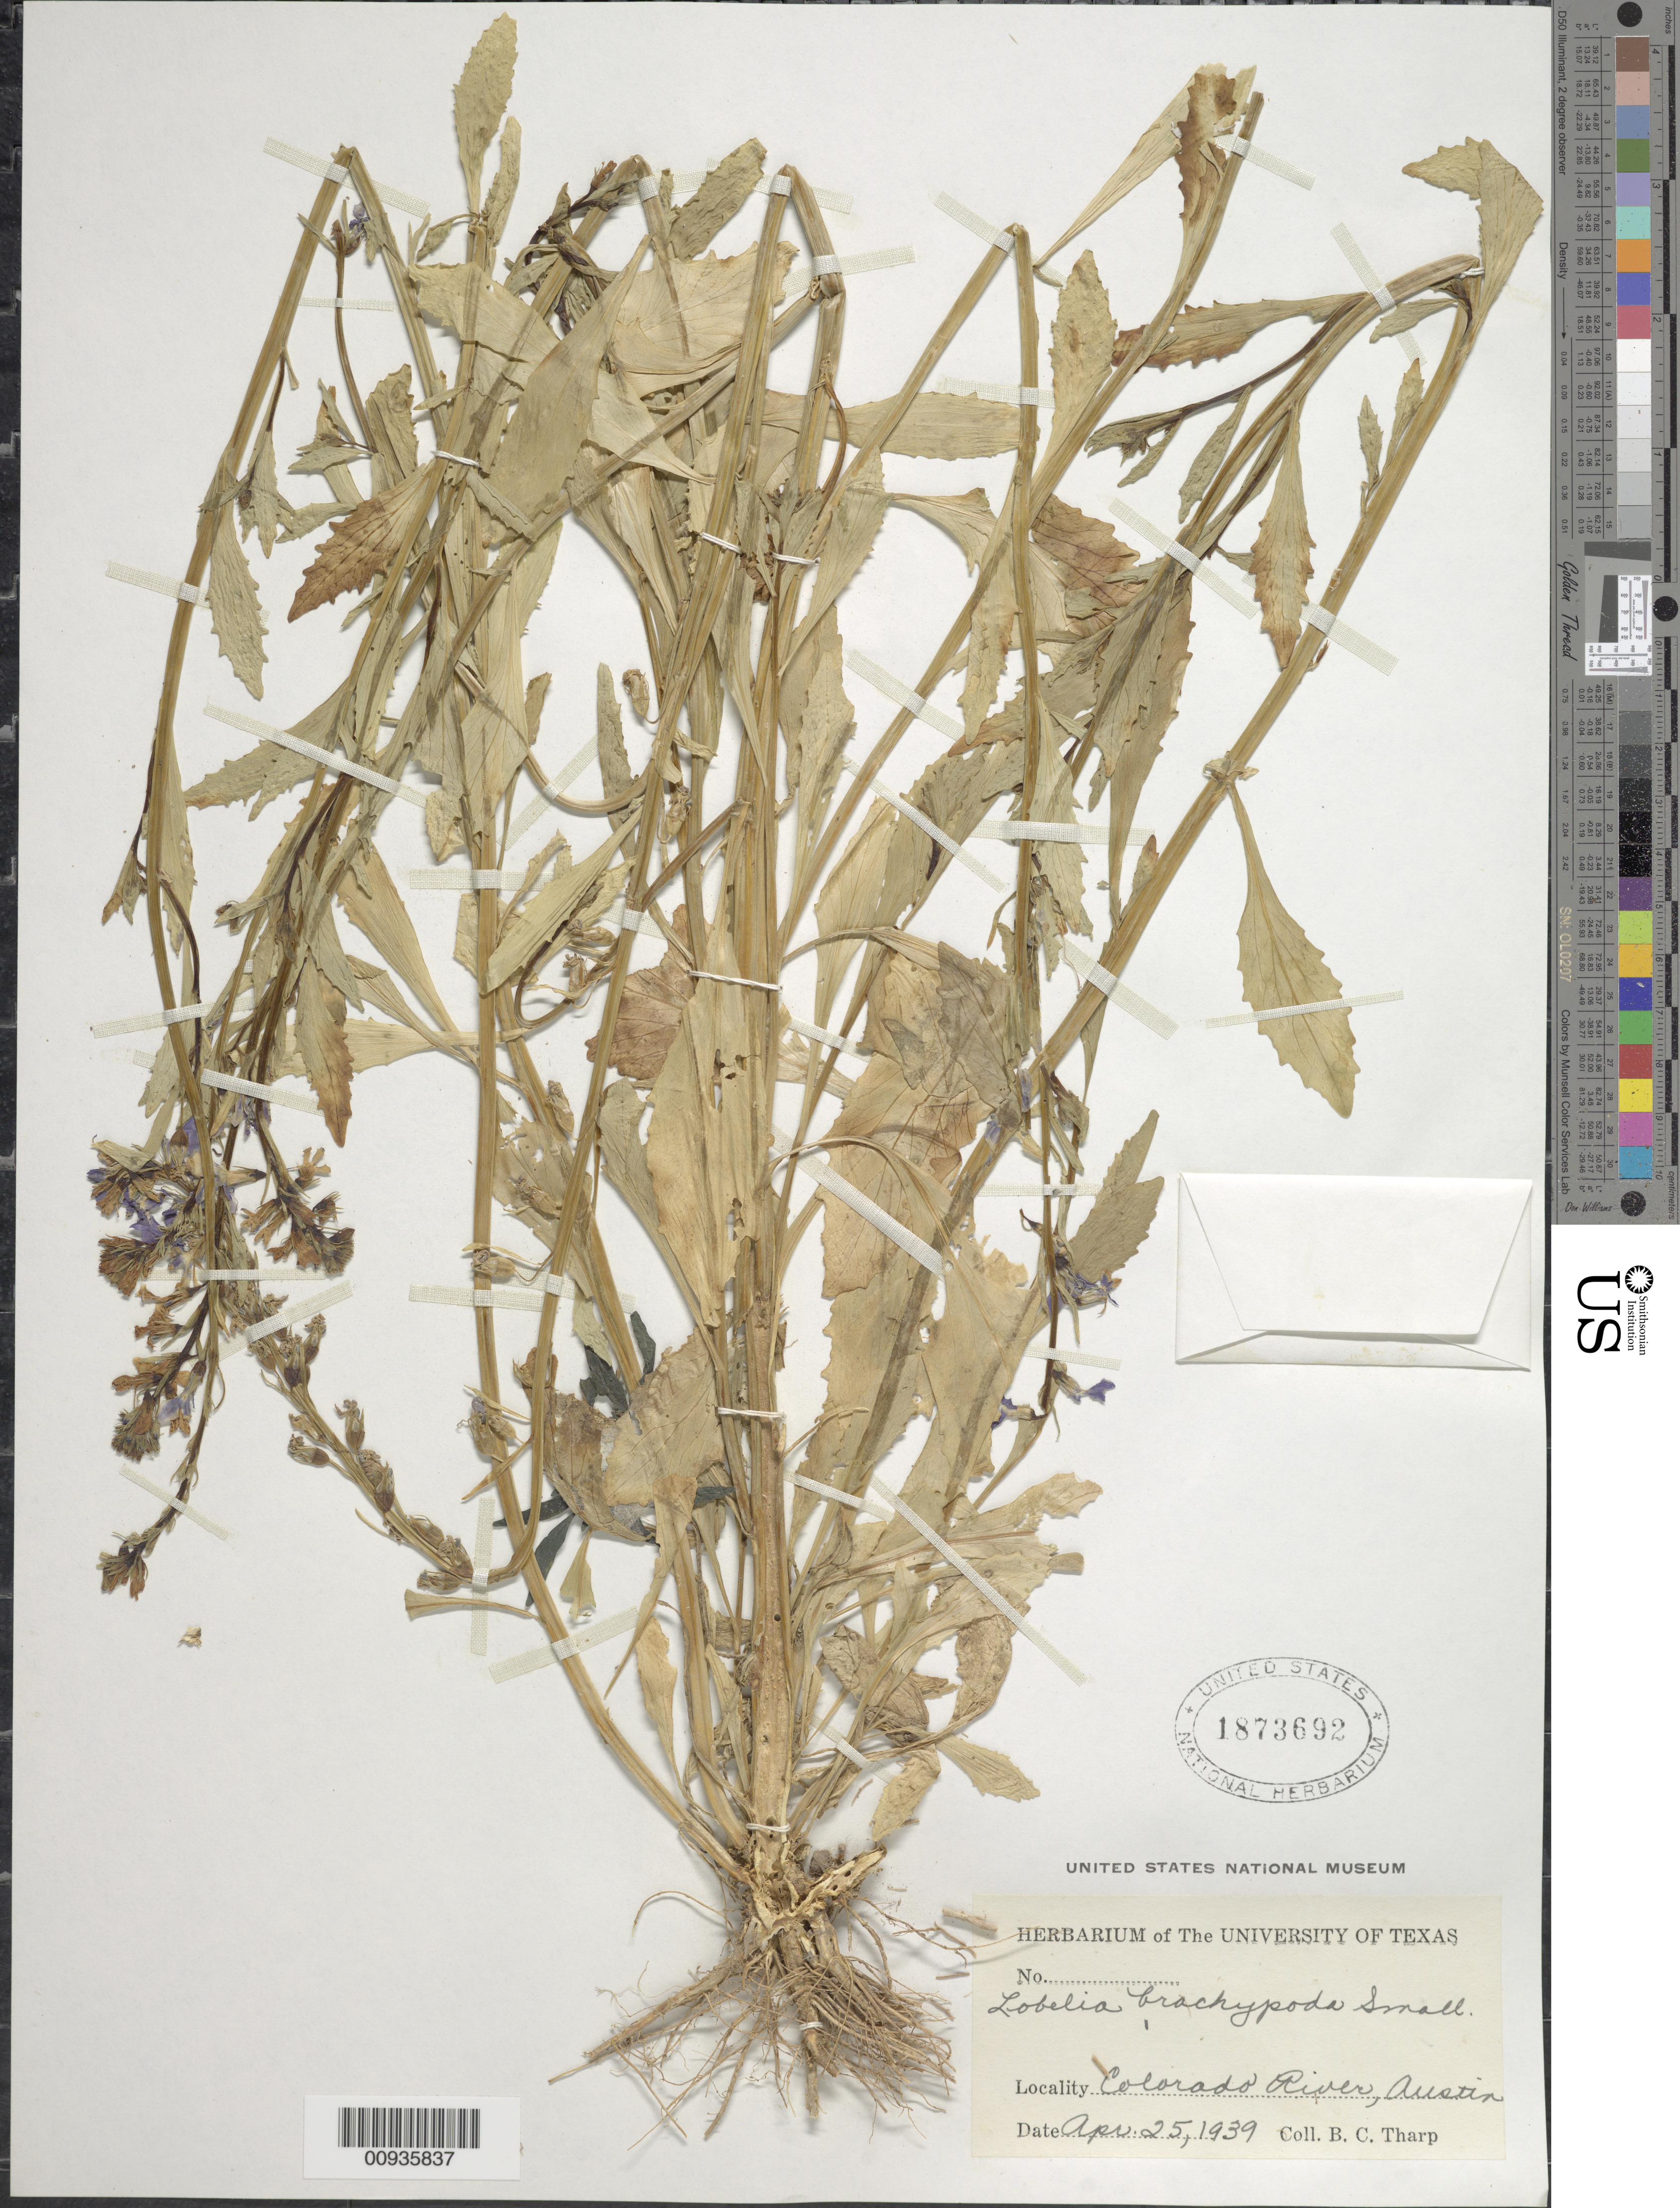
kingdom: Plantae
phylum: Tracheophyta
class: Magnoliopsida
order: Asterales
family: Campanulaceae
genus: Lobelia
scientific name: Lobelia brachypoda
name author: (A. Gray) Small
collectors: B. C. Tharp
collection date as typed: Apr 25 1939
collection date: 1939-04-25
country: United States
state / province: Texas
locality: Colorado River, Austin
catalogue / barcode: US 1873692